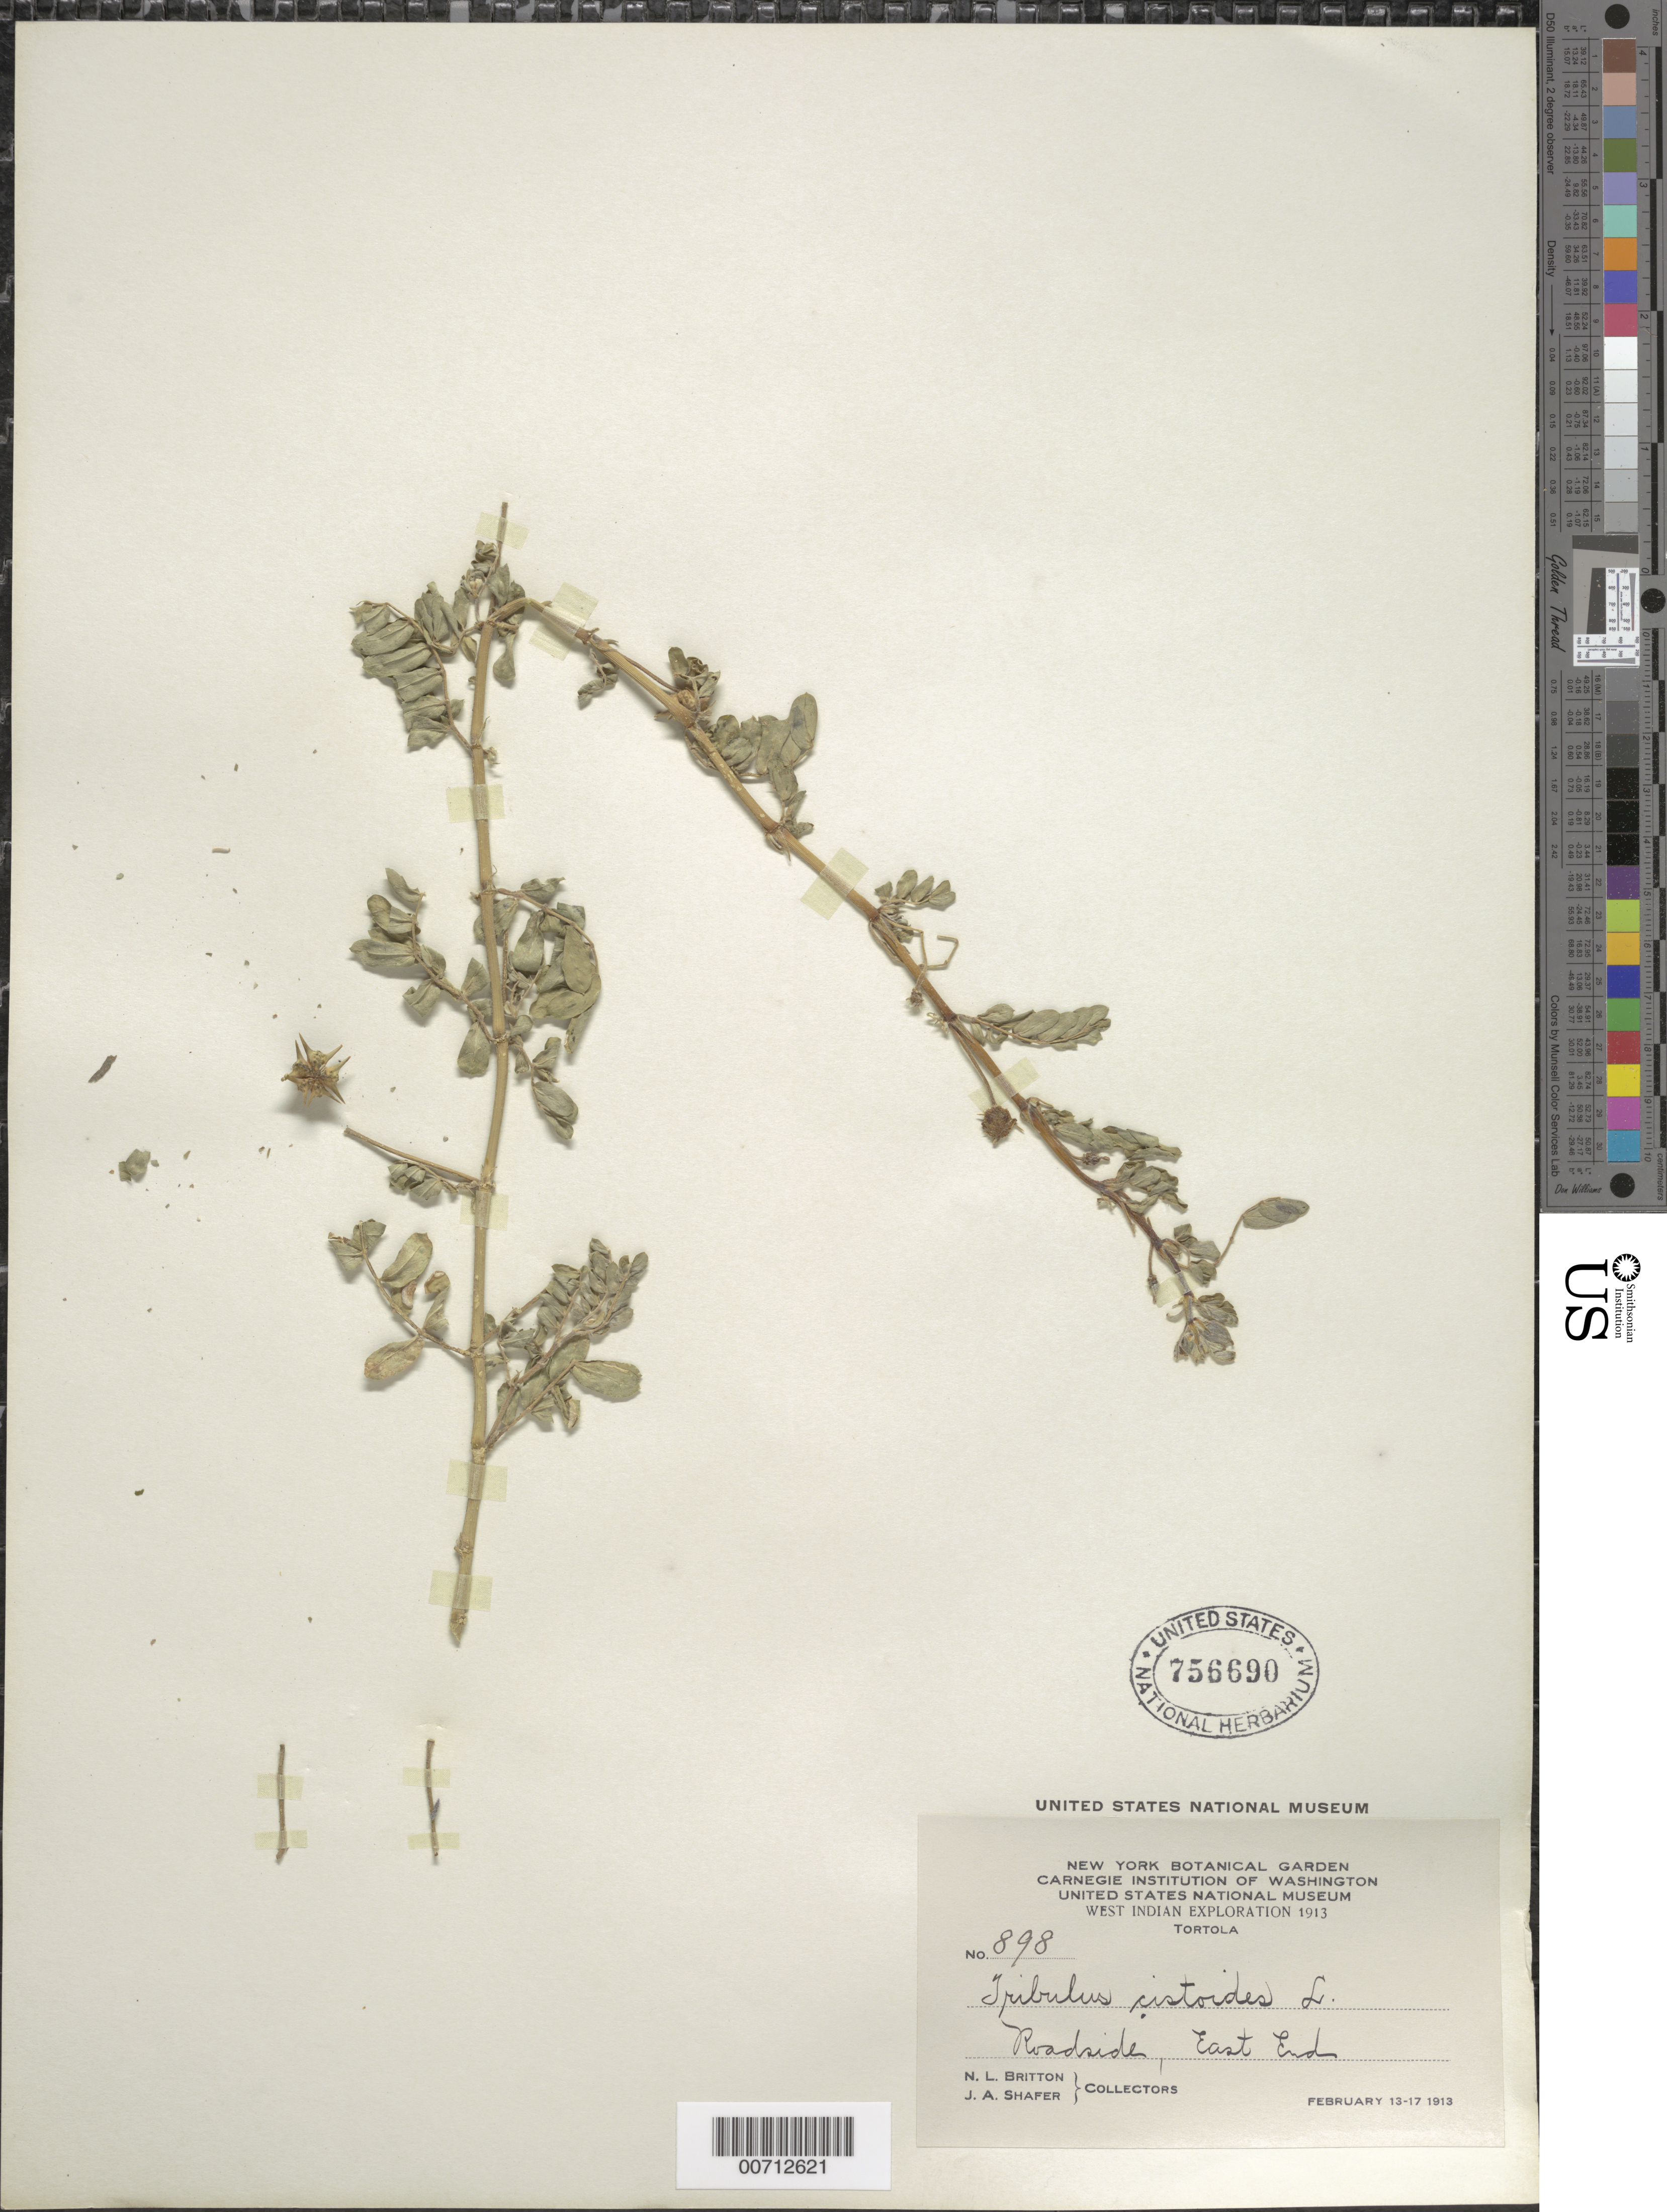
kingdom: Plantae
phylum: Tracheophyta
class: Magnoliopsida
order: Zygophyllales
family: Zygophyllaceae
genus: Tribulus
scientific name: Tribulus cistoides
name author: L.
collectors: N. Britton & J. A. Shafer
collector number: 898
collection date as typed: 13 Feb 1913 to 17 Feb 1913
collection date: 1913-02-13/1913-02-17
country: British Virgin Islands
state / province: Tortola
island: Tortola Island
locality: East End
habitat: Roadside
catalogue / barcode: US 756690